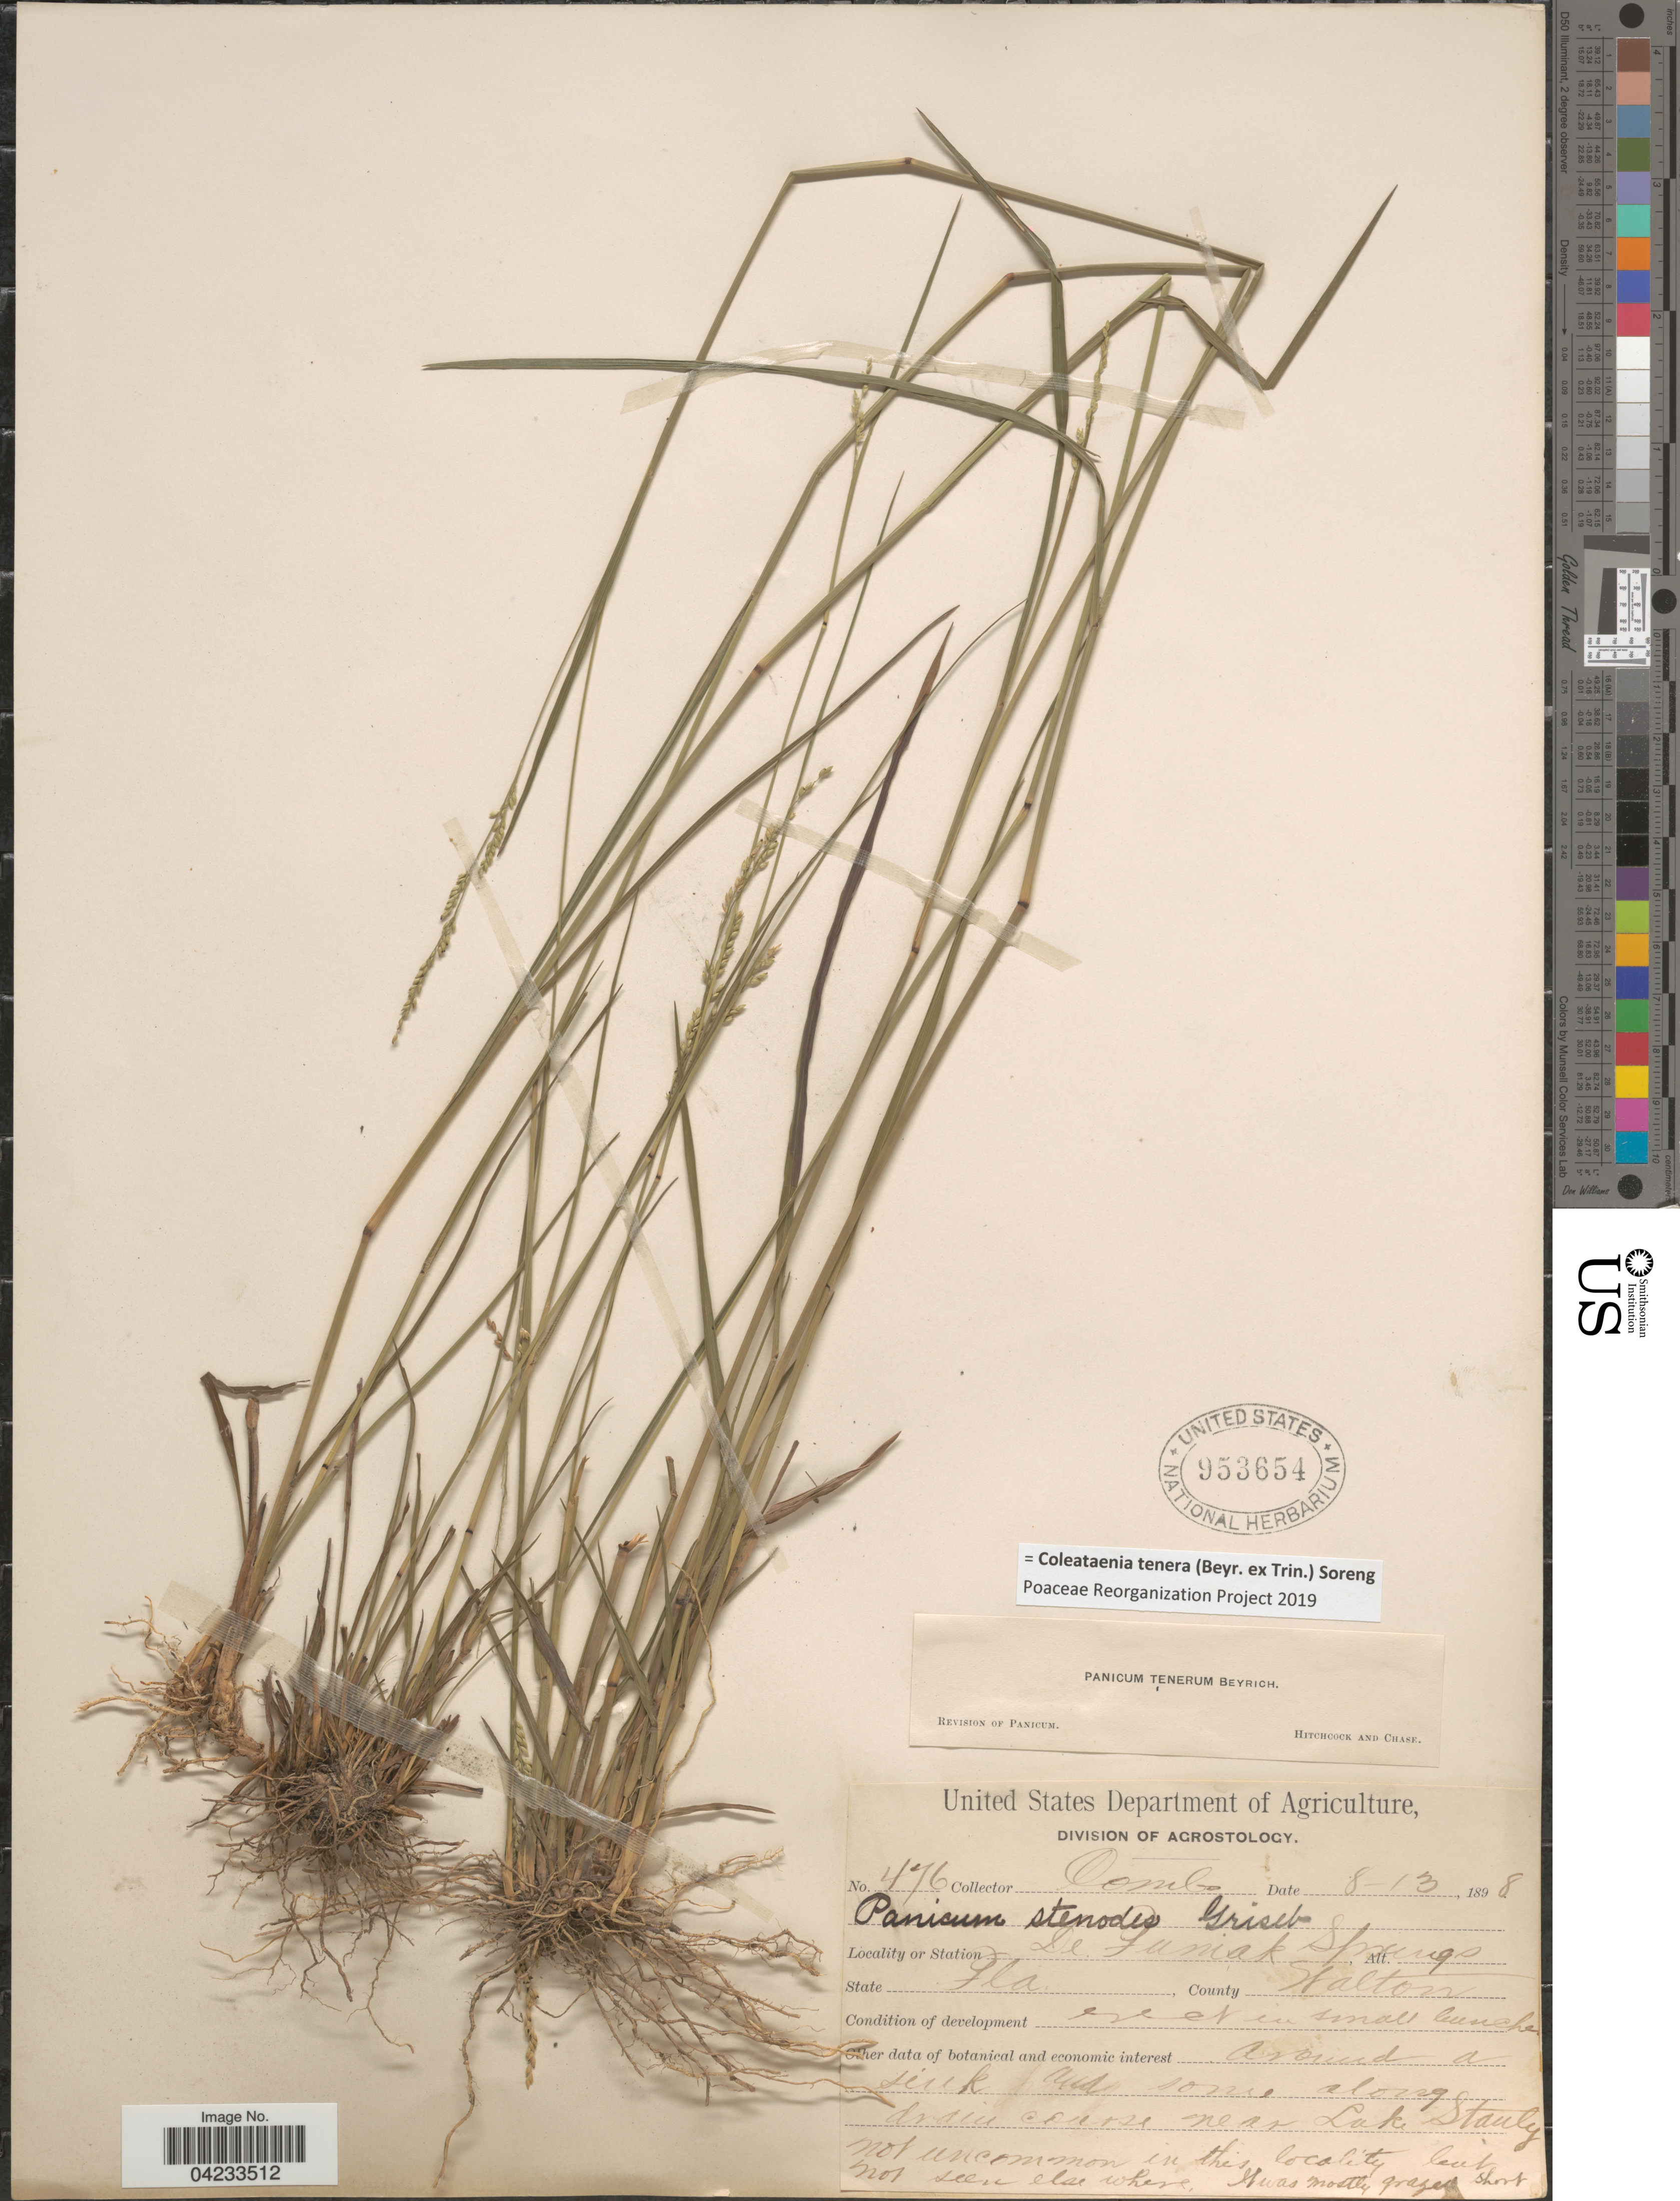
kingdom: Plantae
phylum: Tracheophyta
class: Liliopsida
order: Poales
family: Poaceae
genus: Coleataenia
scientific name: Coleataenia tenera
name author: (Beyr. ex Trin.) Soreng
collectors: -. Combs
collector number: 476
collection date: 1898-08-13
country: United States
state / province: Florida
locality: De Funiak Springs. County Stalton. Around a sink and some along drain covered near Lake Stanly.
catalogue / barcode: US 953654